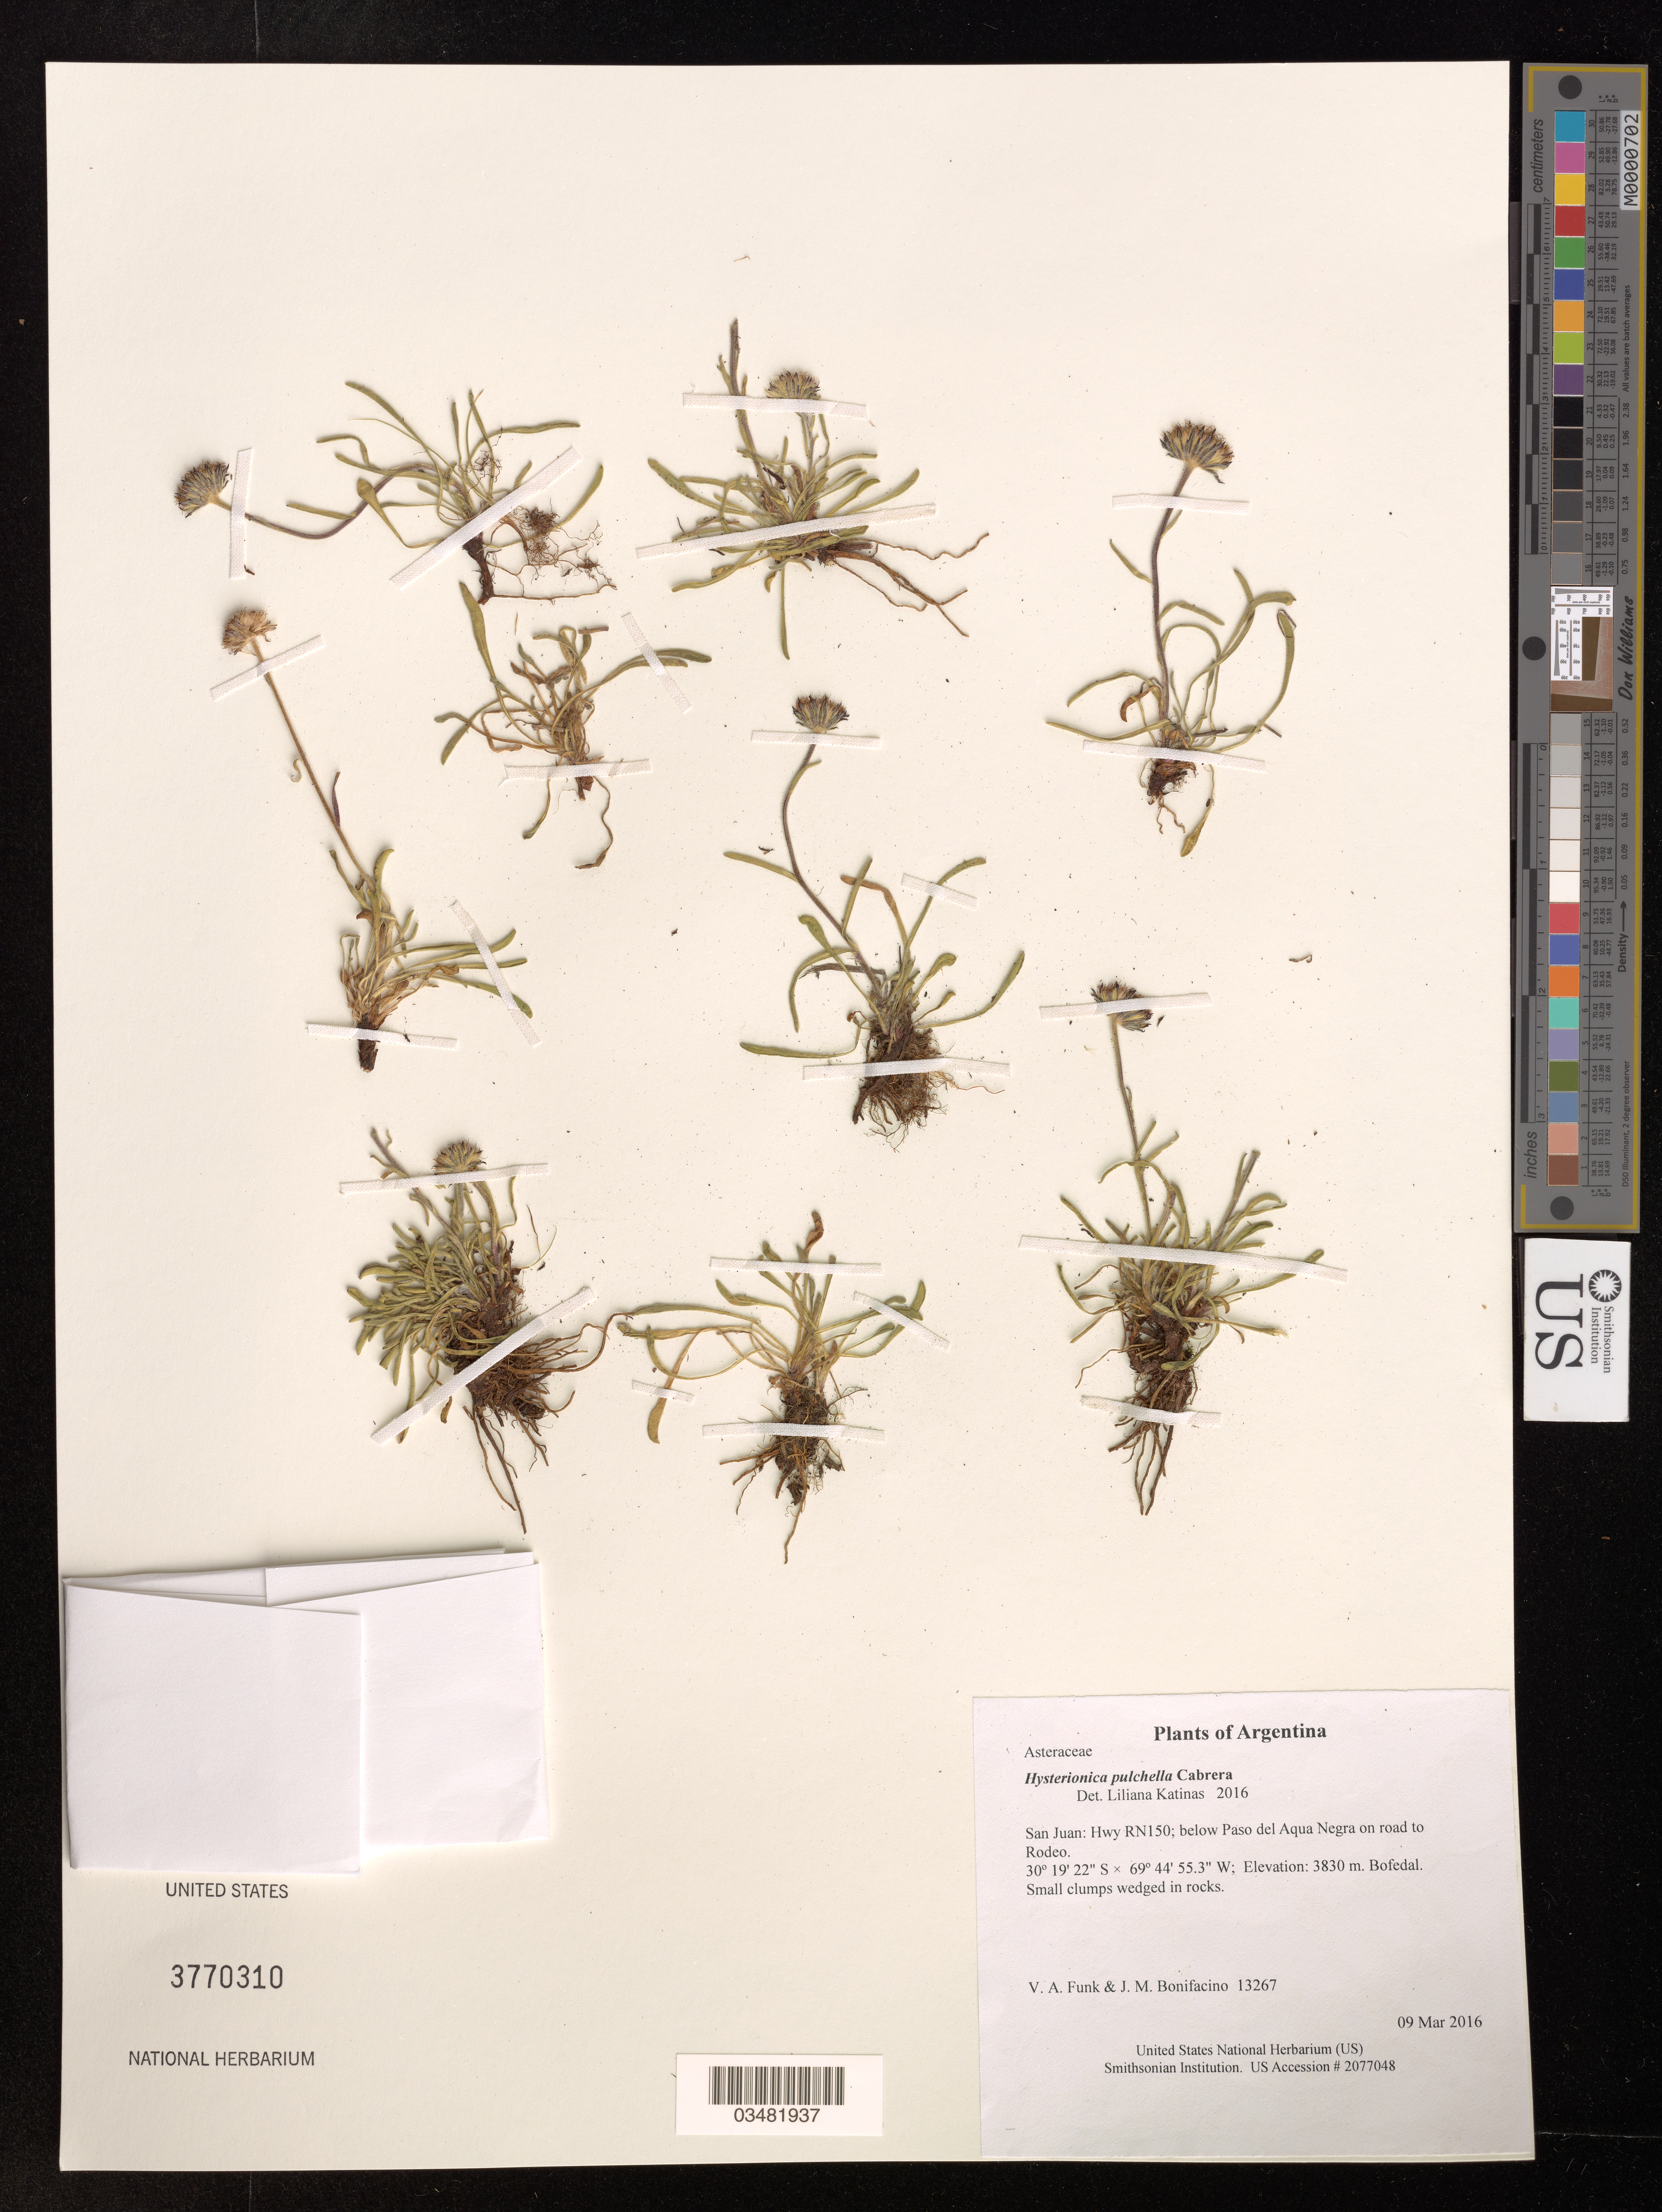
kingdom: Plantae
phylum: Tracheophyta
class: Magnoliopsida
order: Asterales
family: Asteraceae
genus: Hysterionica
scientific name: Hysterionica pulchella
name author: Cabrera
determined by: Katinas, L.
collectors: V. Funk & M. Bonifacino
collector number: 13267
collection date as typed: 9 March 2016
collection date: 2016-03-09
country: Argentina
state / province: San Juan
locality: Hwy RN150; below Paso del Aqua Negra on road to Rodeo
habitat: Bofedal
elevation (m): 3830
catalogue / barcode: US 3770310